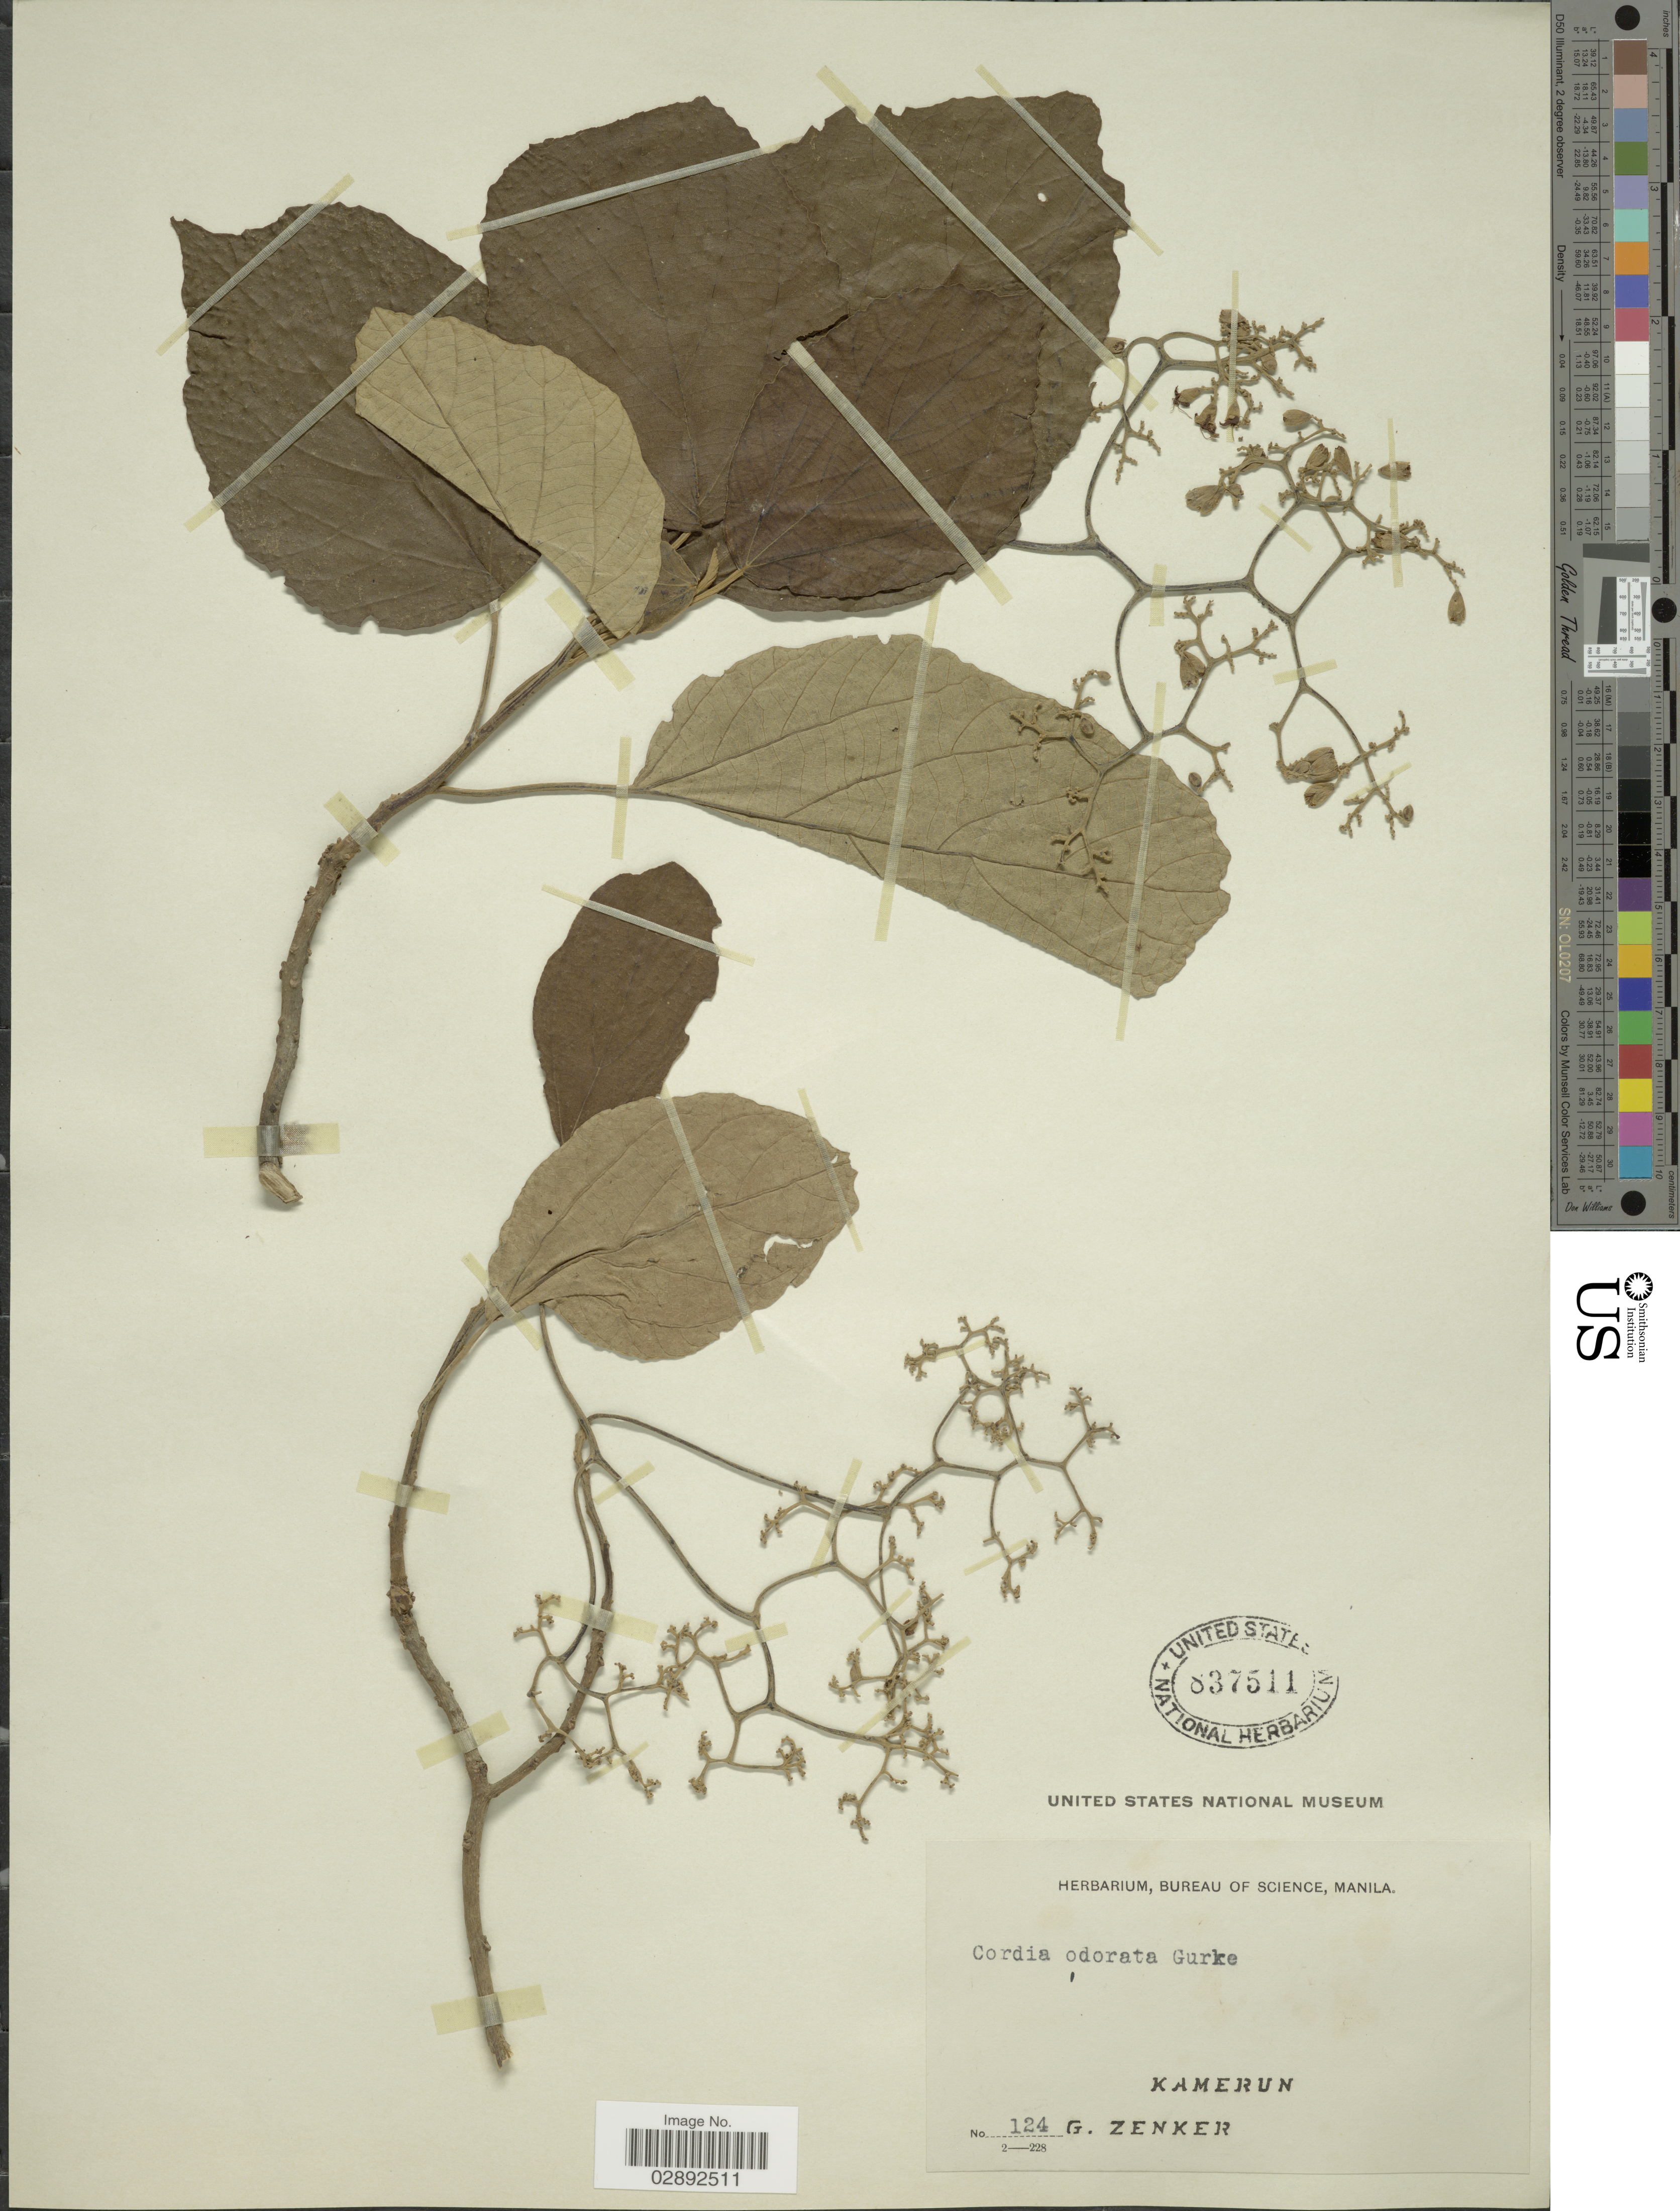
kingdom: Plantae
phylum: Tracheophyta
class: Magnoliopsida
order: Boraginales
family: Cordiaceae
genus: Cordia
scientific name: Cordia odorata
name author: Gürke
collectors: G. A. Zenker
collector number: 124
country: Cameroon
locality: Kamerun.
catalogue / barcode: US 837511